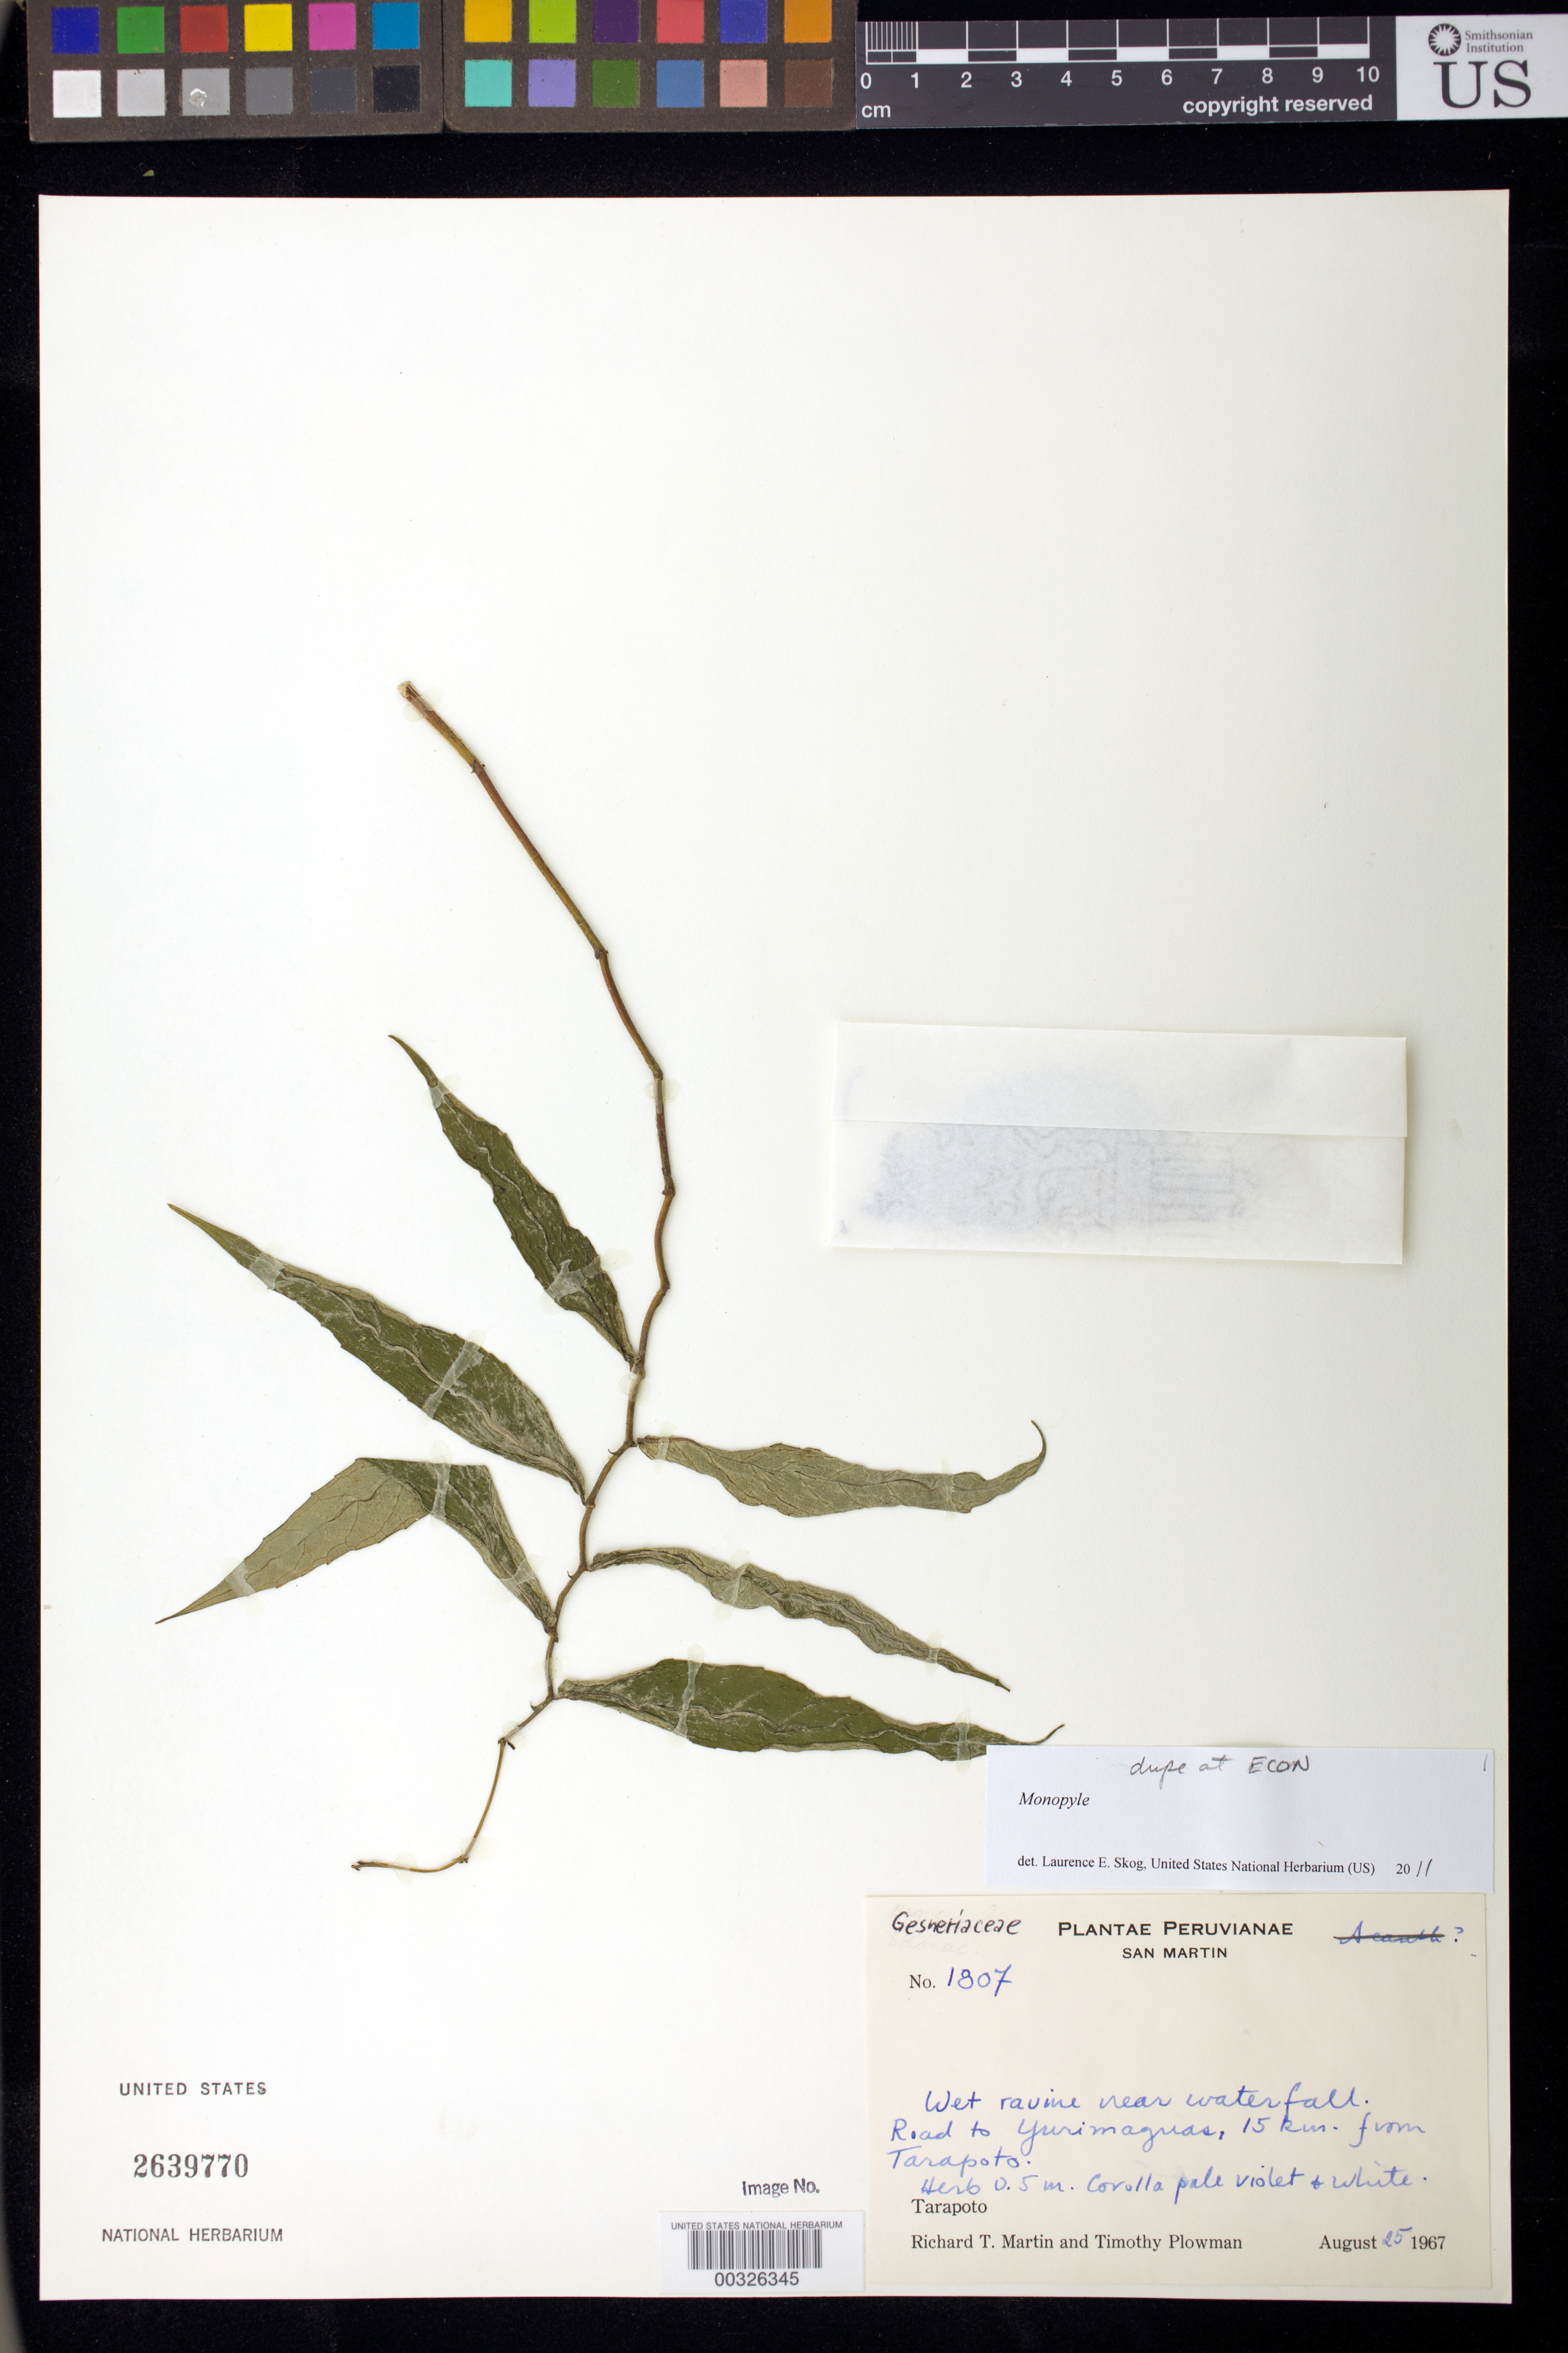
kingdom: Plantae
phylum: Tracheophyta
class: Magnoliopsida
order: Lamiales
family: Gesneriaceae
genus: Monopyle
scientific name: Monopyle sp.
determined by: Skog, Laurence E.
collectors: R. T. Martin & T. Plowman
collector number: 1807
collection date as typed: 25 Aug 1967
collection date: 1967-08-25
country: Peru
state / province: San Martín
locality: Tarapoto, road to Yurimaguas, 15 km from Tarapoto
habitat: Wet ravine near waterfall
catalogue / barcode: US 2639770